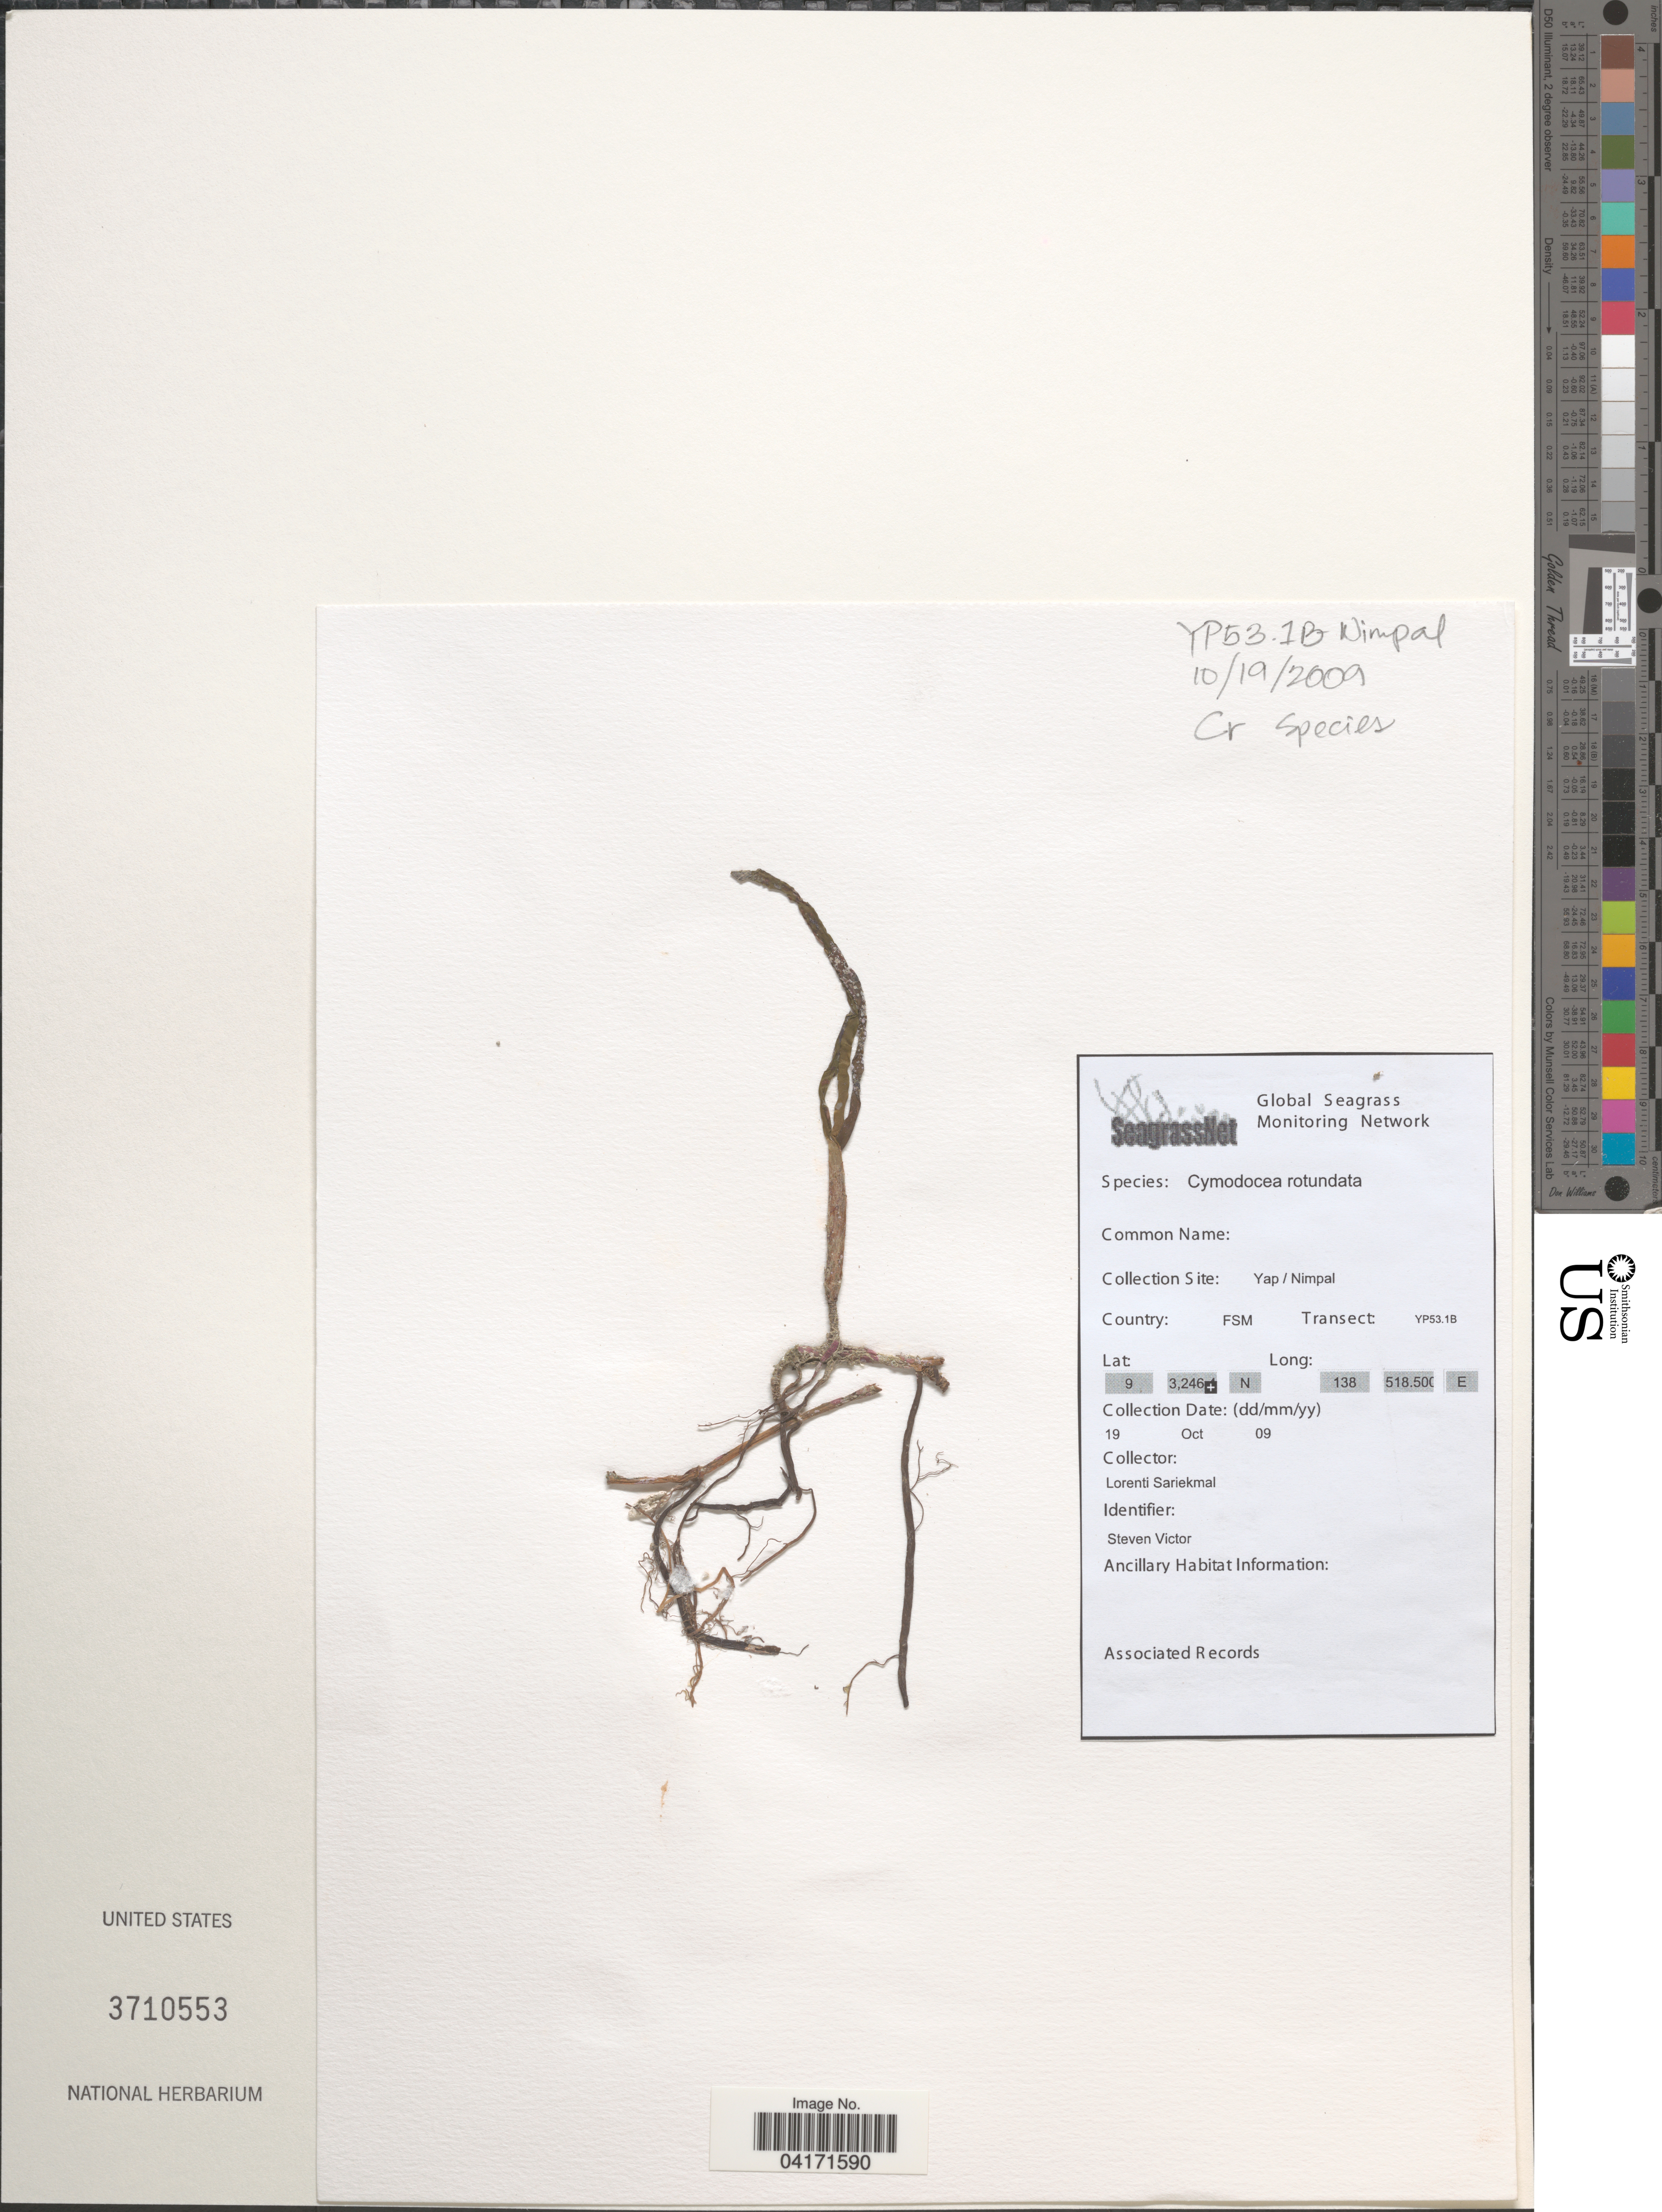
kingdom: Plantae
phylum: Tracheophyta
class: Liliopsida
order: Alismatales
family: Cymodoceaceae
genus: Cymodocea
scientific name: Cymodocea rotundata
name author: Asch. & Schweinf.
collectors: L. Sariekmal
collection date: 2009-10-19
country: Micronesia, Federated States of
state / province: Yap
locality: Nimpal. FSM. Transect: YP53.1B.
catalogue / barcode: US 3710553